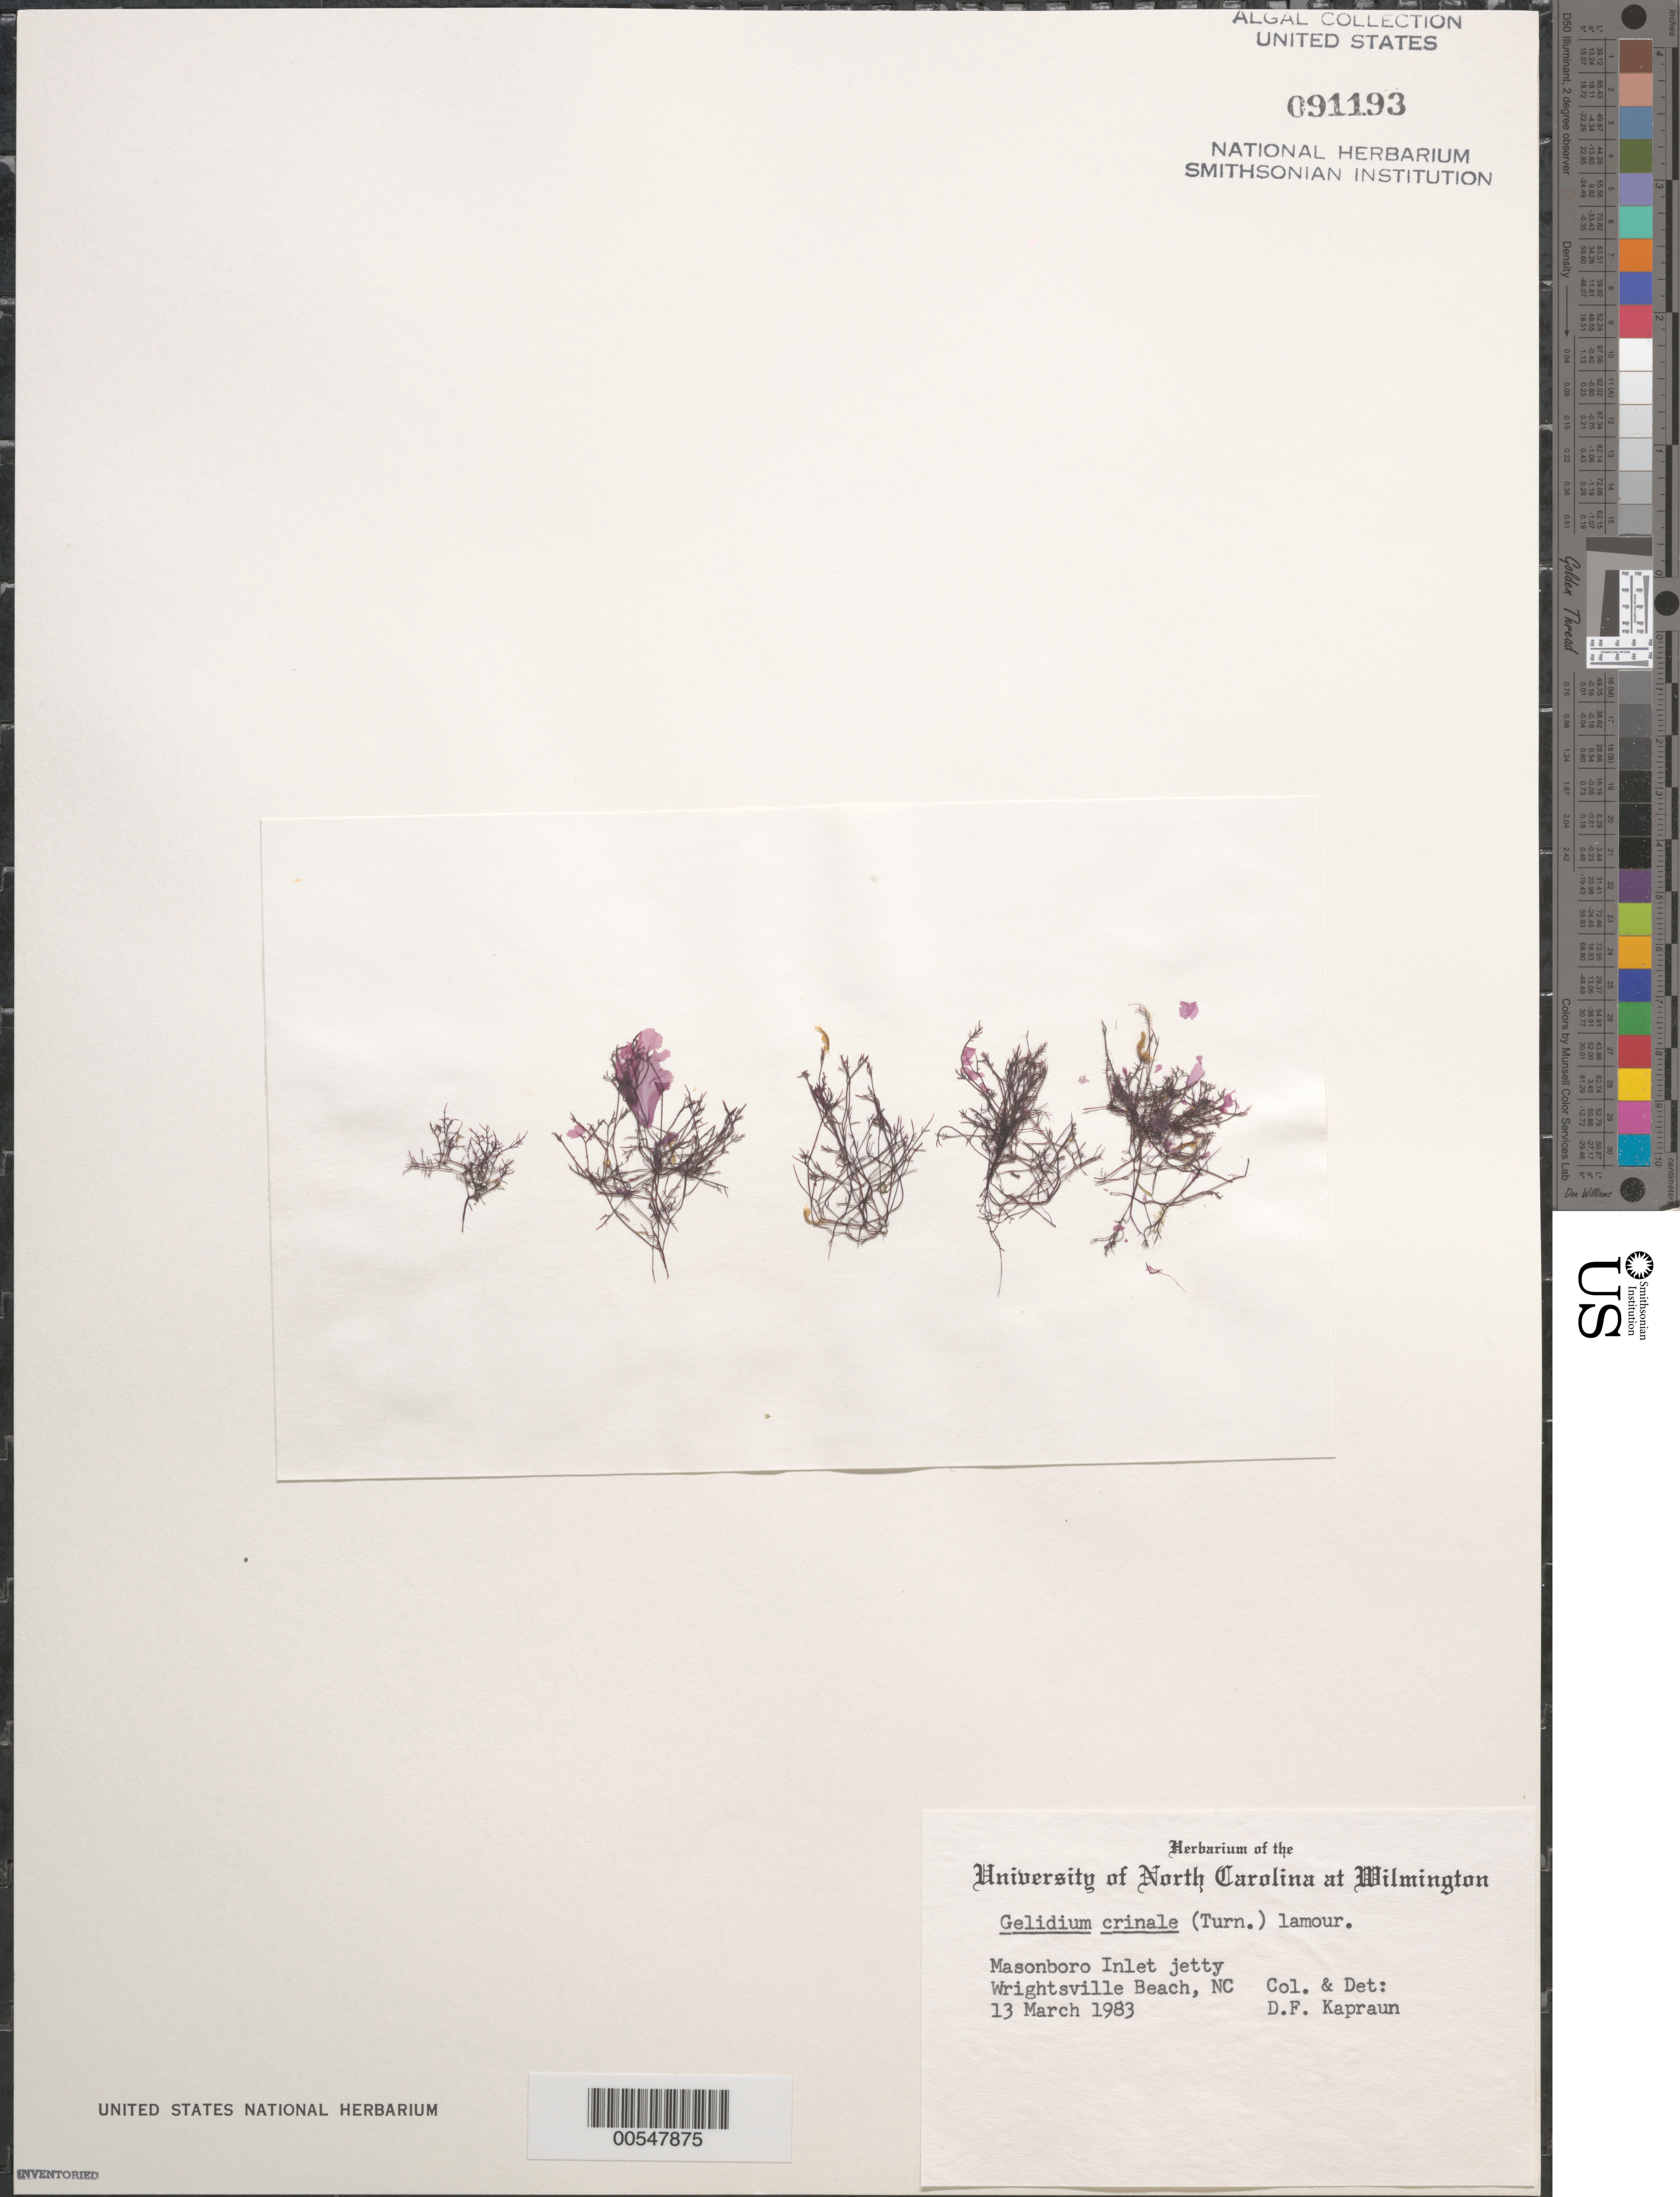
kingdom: Plantae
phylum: Rhodophyta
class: Florideophyceae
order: Gelidiales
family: Gelidiaceae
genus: Gelidium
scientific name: Gelidium crinale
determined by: Kapraun, D. F.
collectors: D. F. Kapraun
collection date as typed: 13 Mar 1983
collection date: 1983-03-13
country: United States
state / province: North Carolina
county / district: New Hanover County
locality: Wrightsville Beach, Masonboro Inlet jetty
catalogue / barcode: US 91193